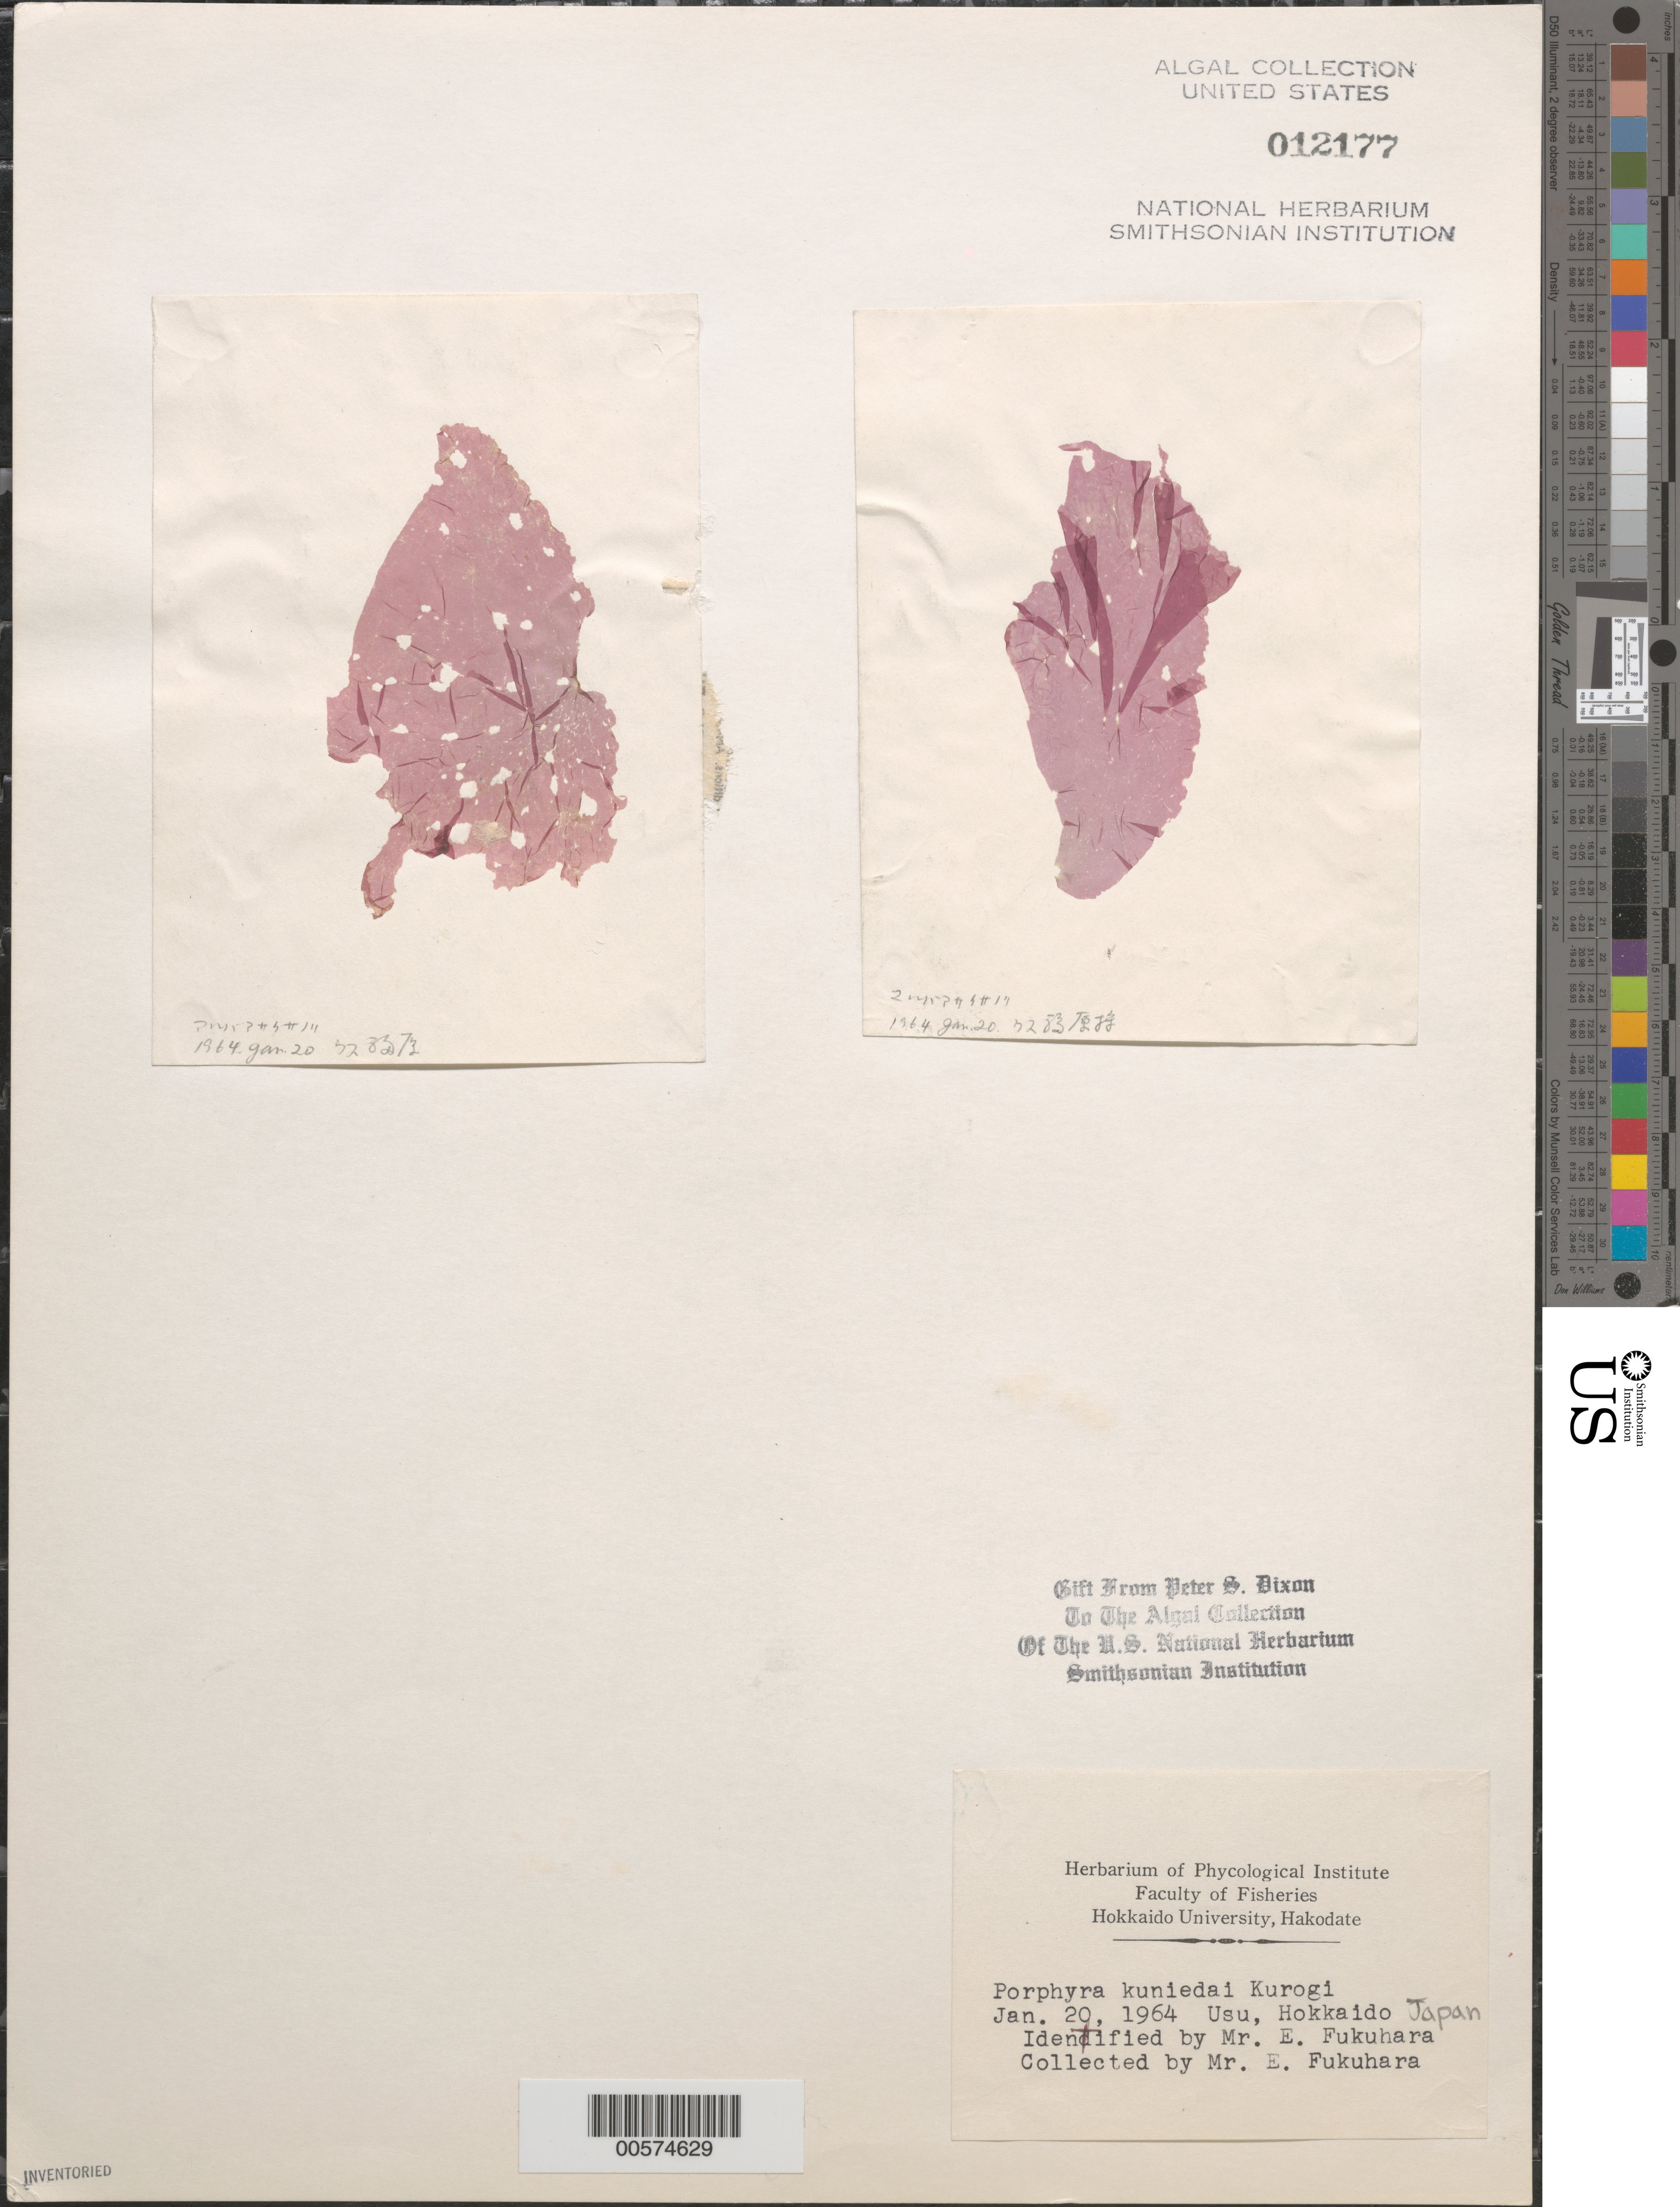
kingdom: Plantae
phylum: Rhodophyta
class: Bangiophyceae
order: Bangiales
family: Bangiaceae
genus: Porphyra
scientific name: Porphyra kuniedai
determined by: Fukuhara, E.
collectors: E. Fukuhara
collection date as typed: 20 Jan 1964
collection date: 1964-01-20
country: Japan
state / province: Hokkaido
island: Hokkaido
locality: Usu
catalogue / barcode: US 12177